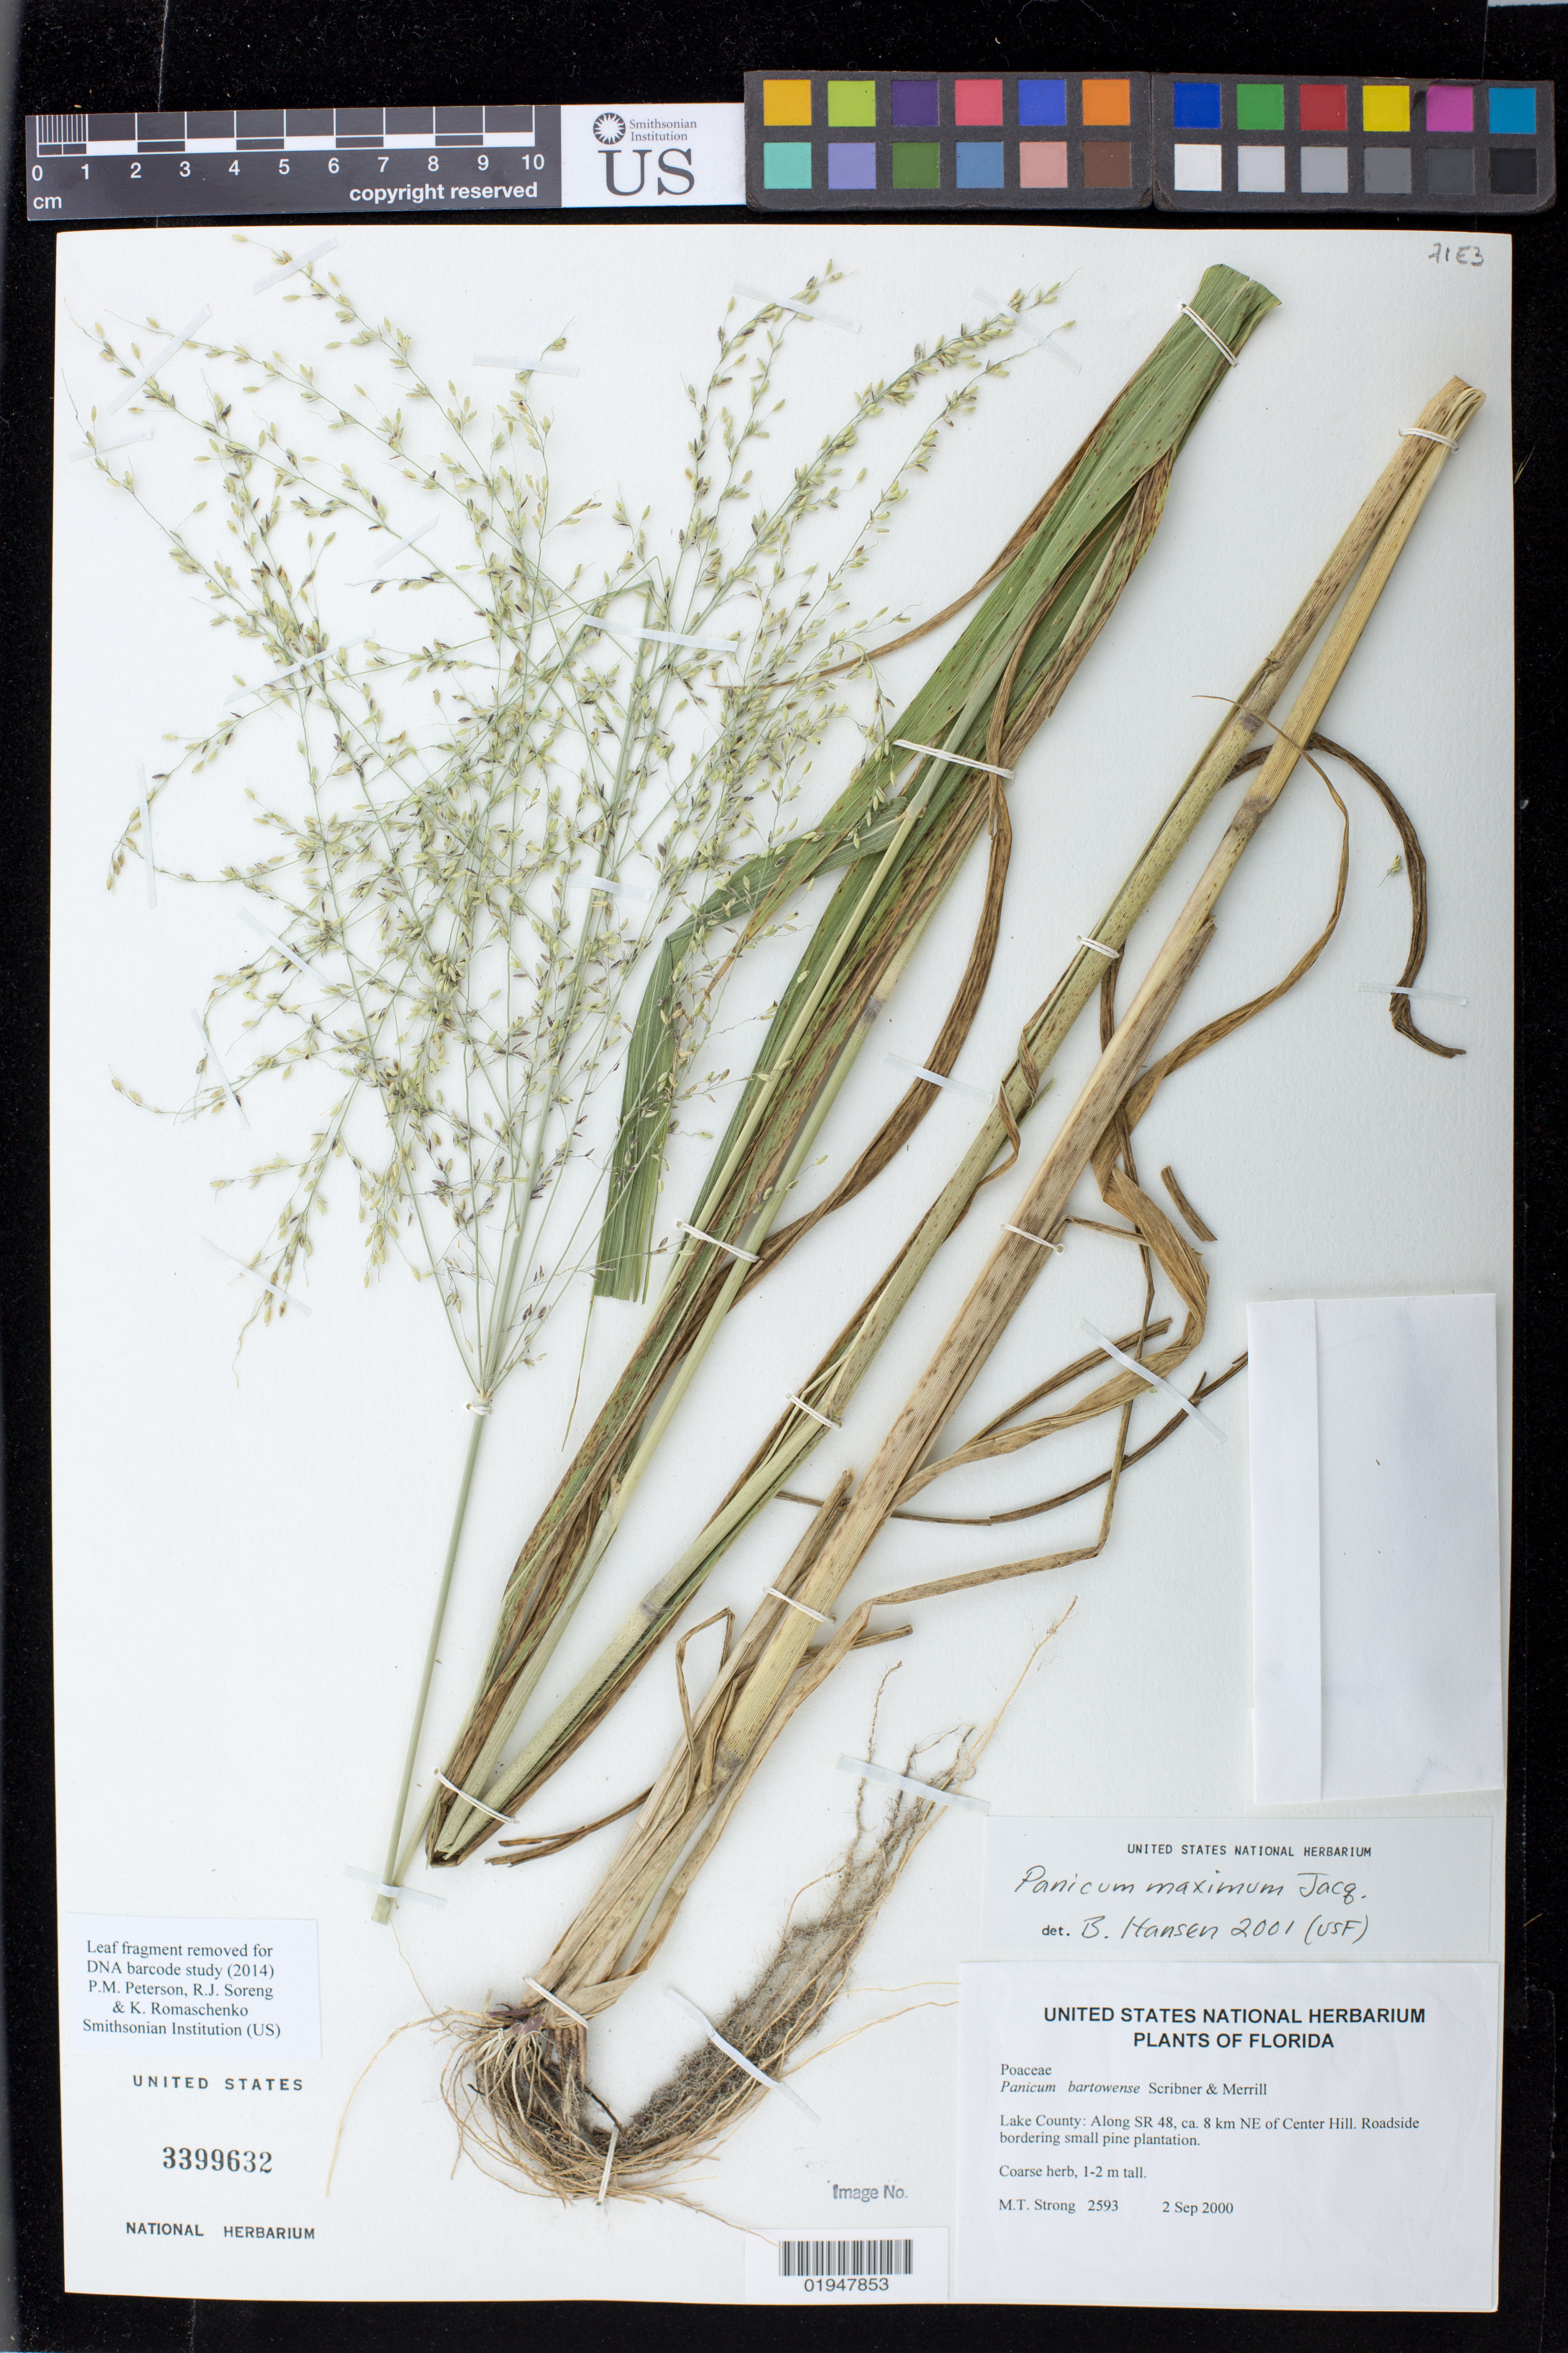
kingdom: Plantae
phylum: Tracheophyta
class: Liliopsida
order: Poales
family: Poaceae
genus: Panicum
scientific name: Panicum maximum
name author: Jacq.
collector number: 2593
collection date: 2000-09-02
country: United States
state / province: Florida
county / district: Lake County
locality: Along SR 48, ca8 km NE of Center Hill. Roadside bordering small pine plantation.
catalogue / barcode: US 3399632